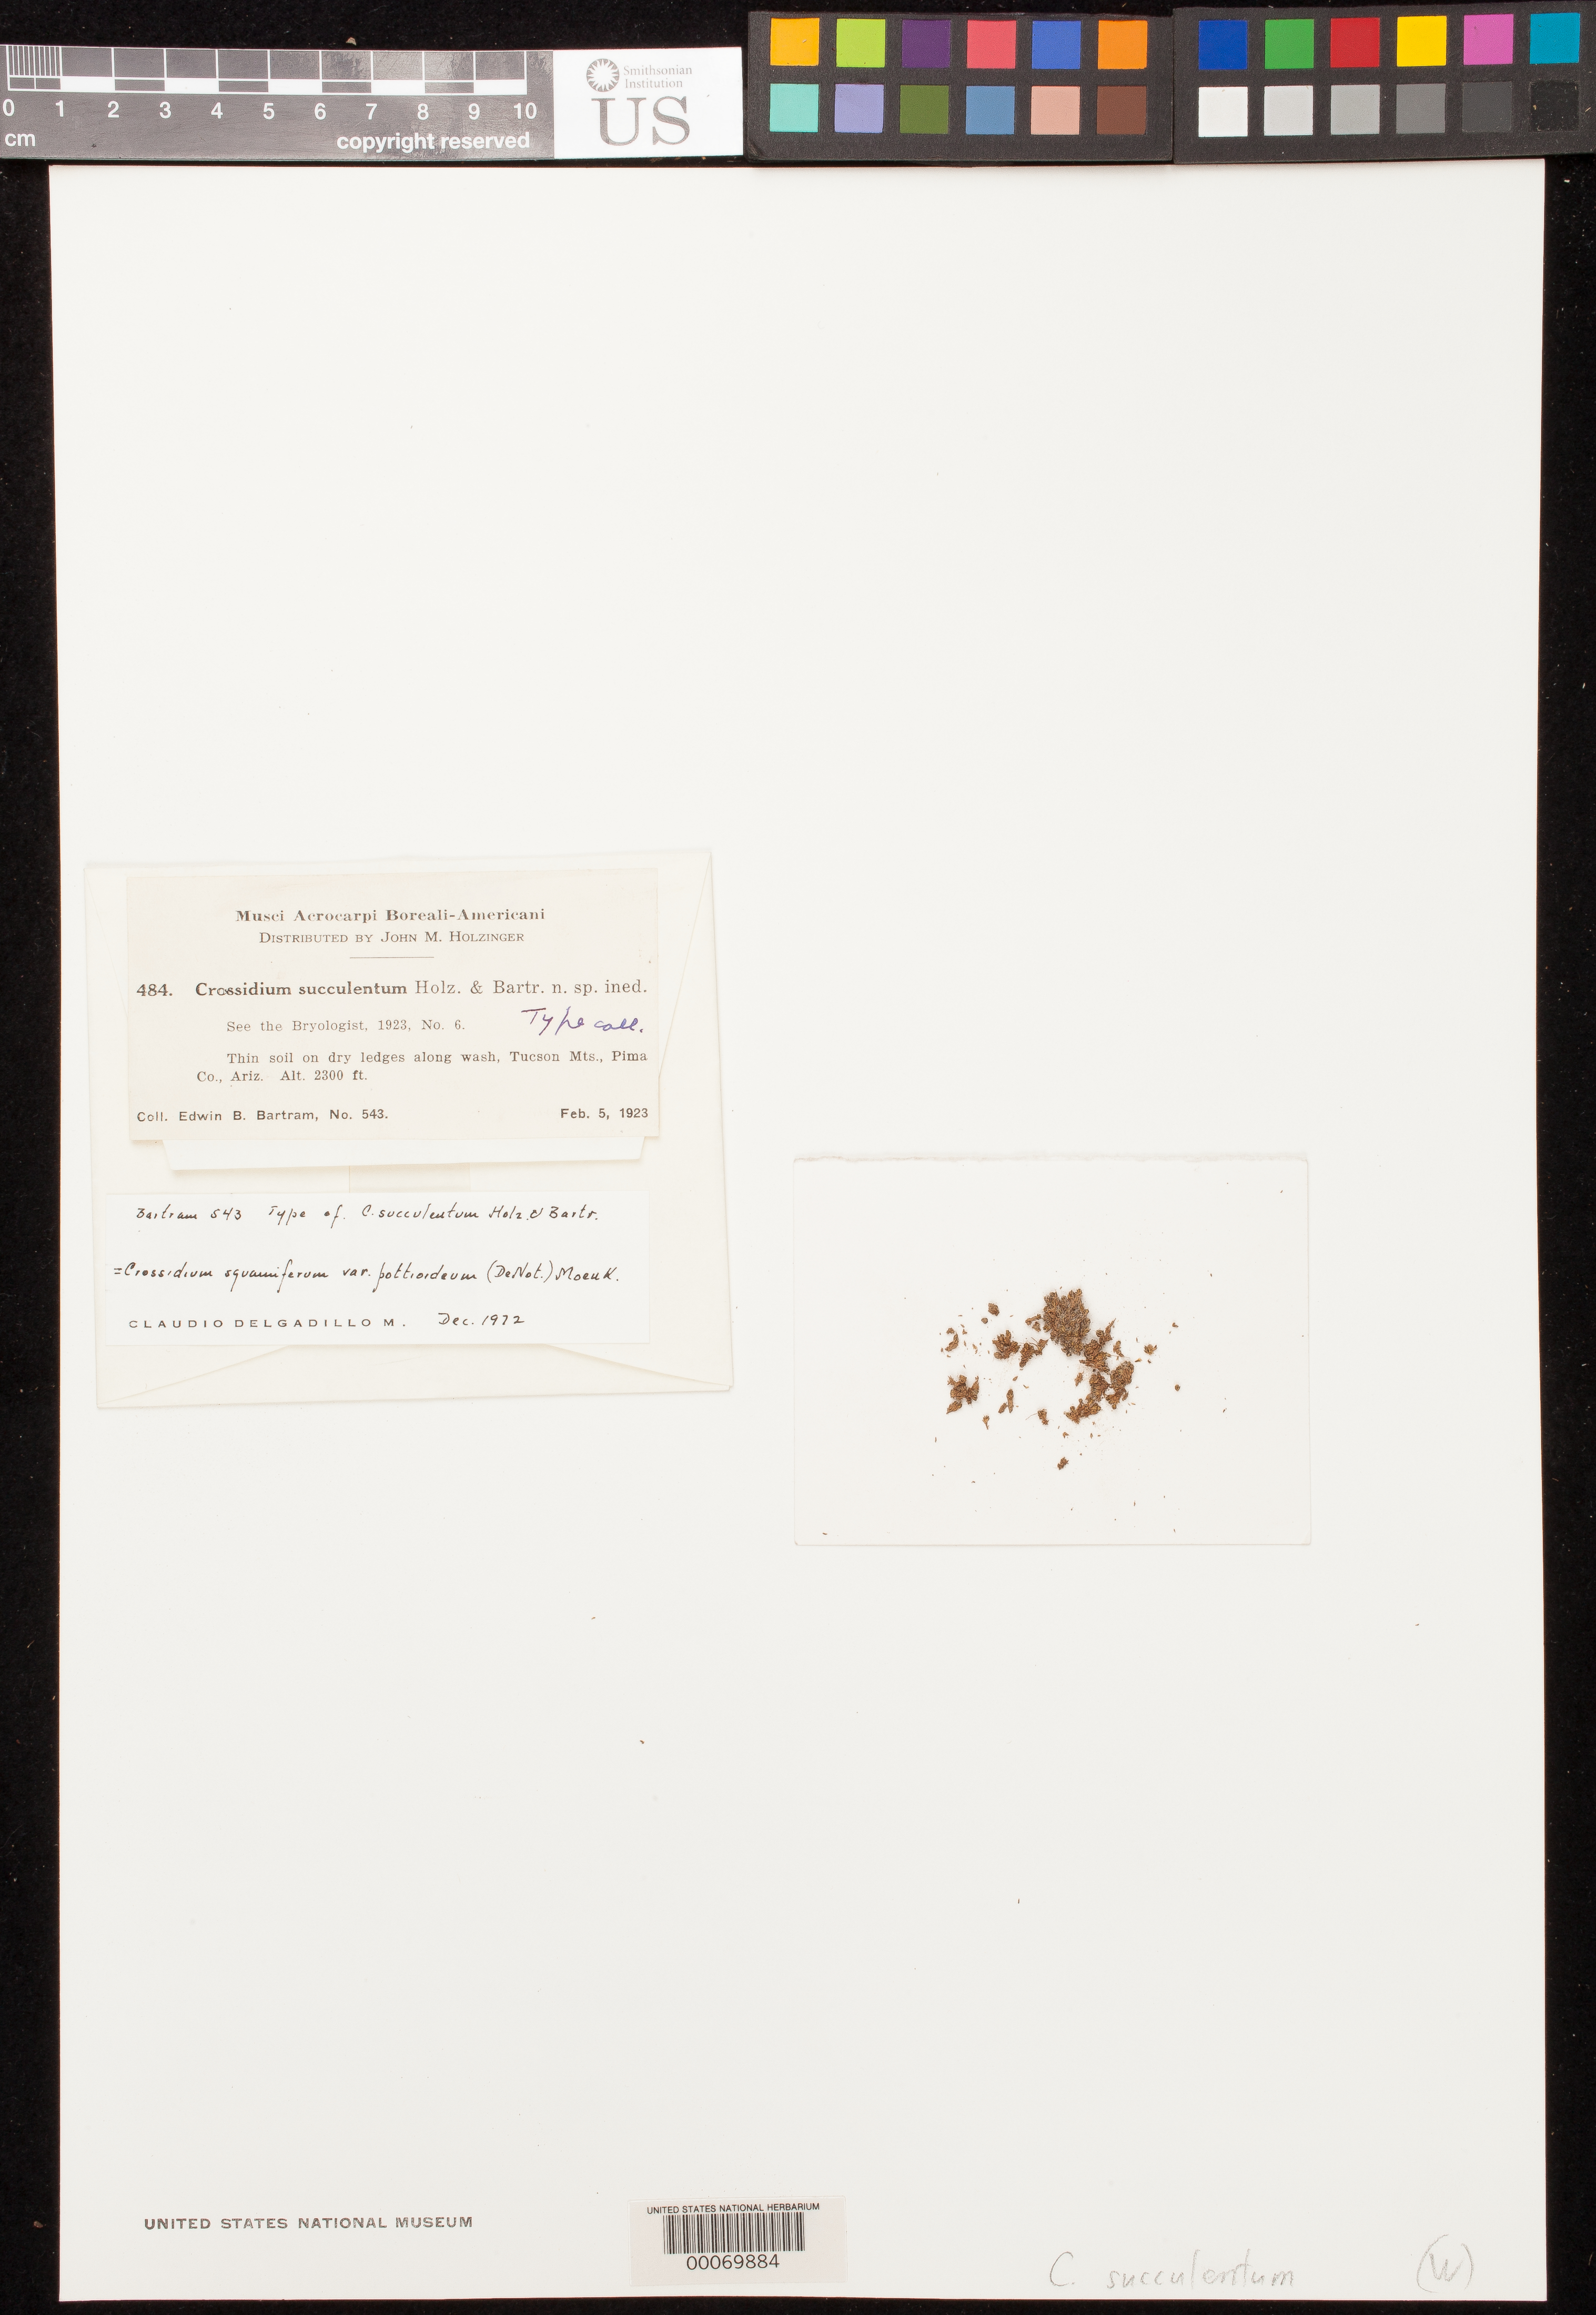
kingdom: Plantae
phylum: Bryophyta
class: Bryopsida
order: Pottiales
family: Pottiaceae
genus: Crossidium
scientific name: Crossidium succulentum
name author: Holz. & E.B. Bartram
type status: Isotype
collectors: E. B. Bartram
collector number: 543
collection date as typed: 05 Feb 1923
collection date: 1923-02-05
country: United States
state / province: Arizona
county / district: Pima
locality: Tucson Mts.